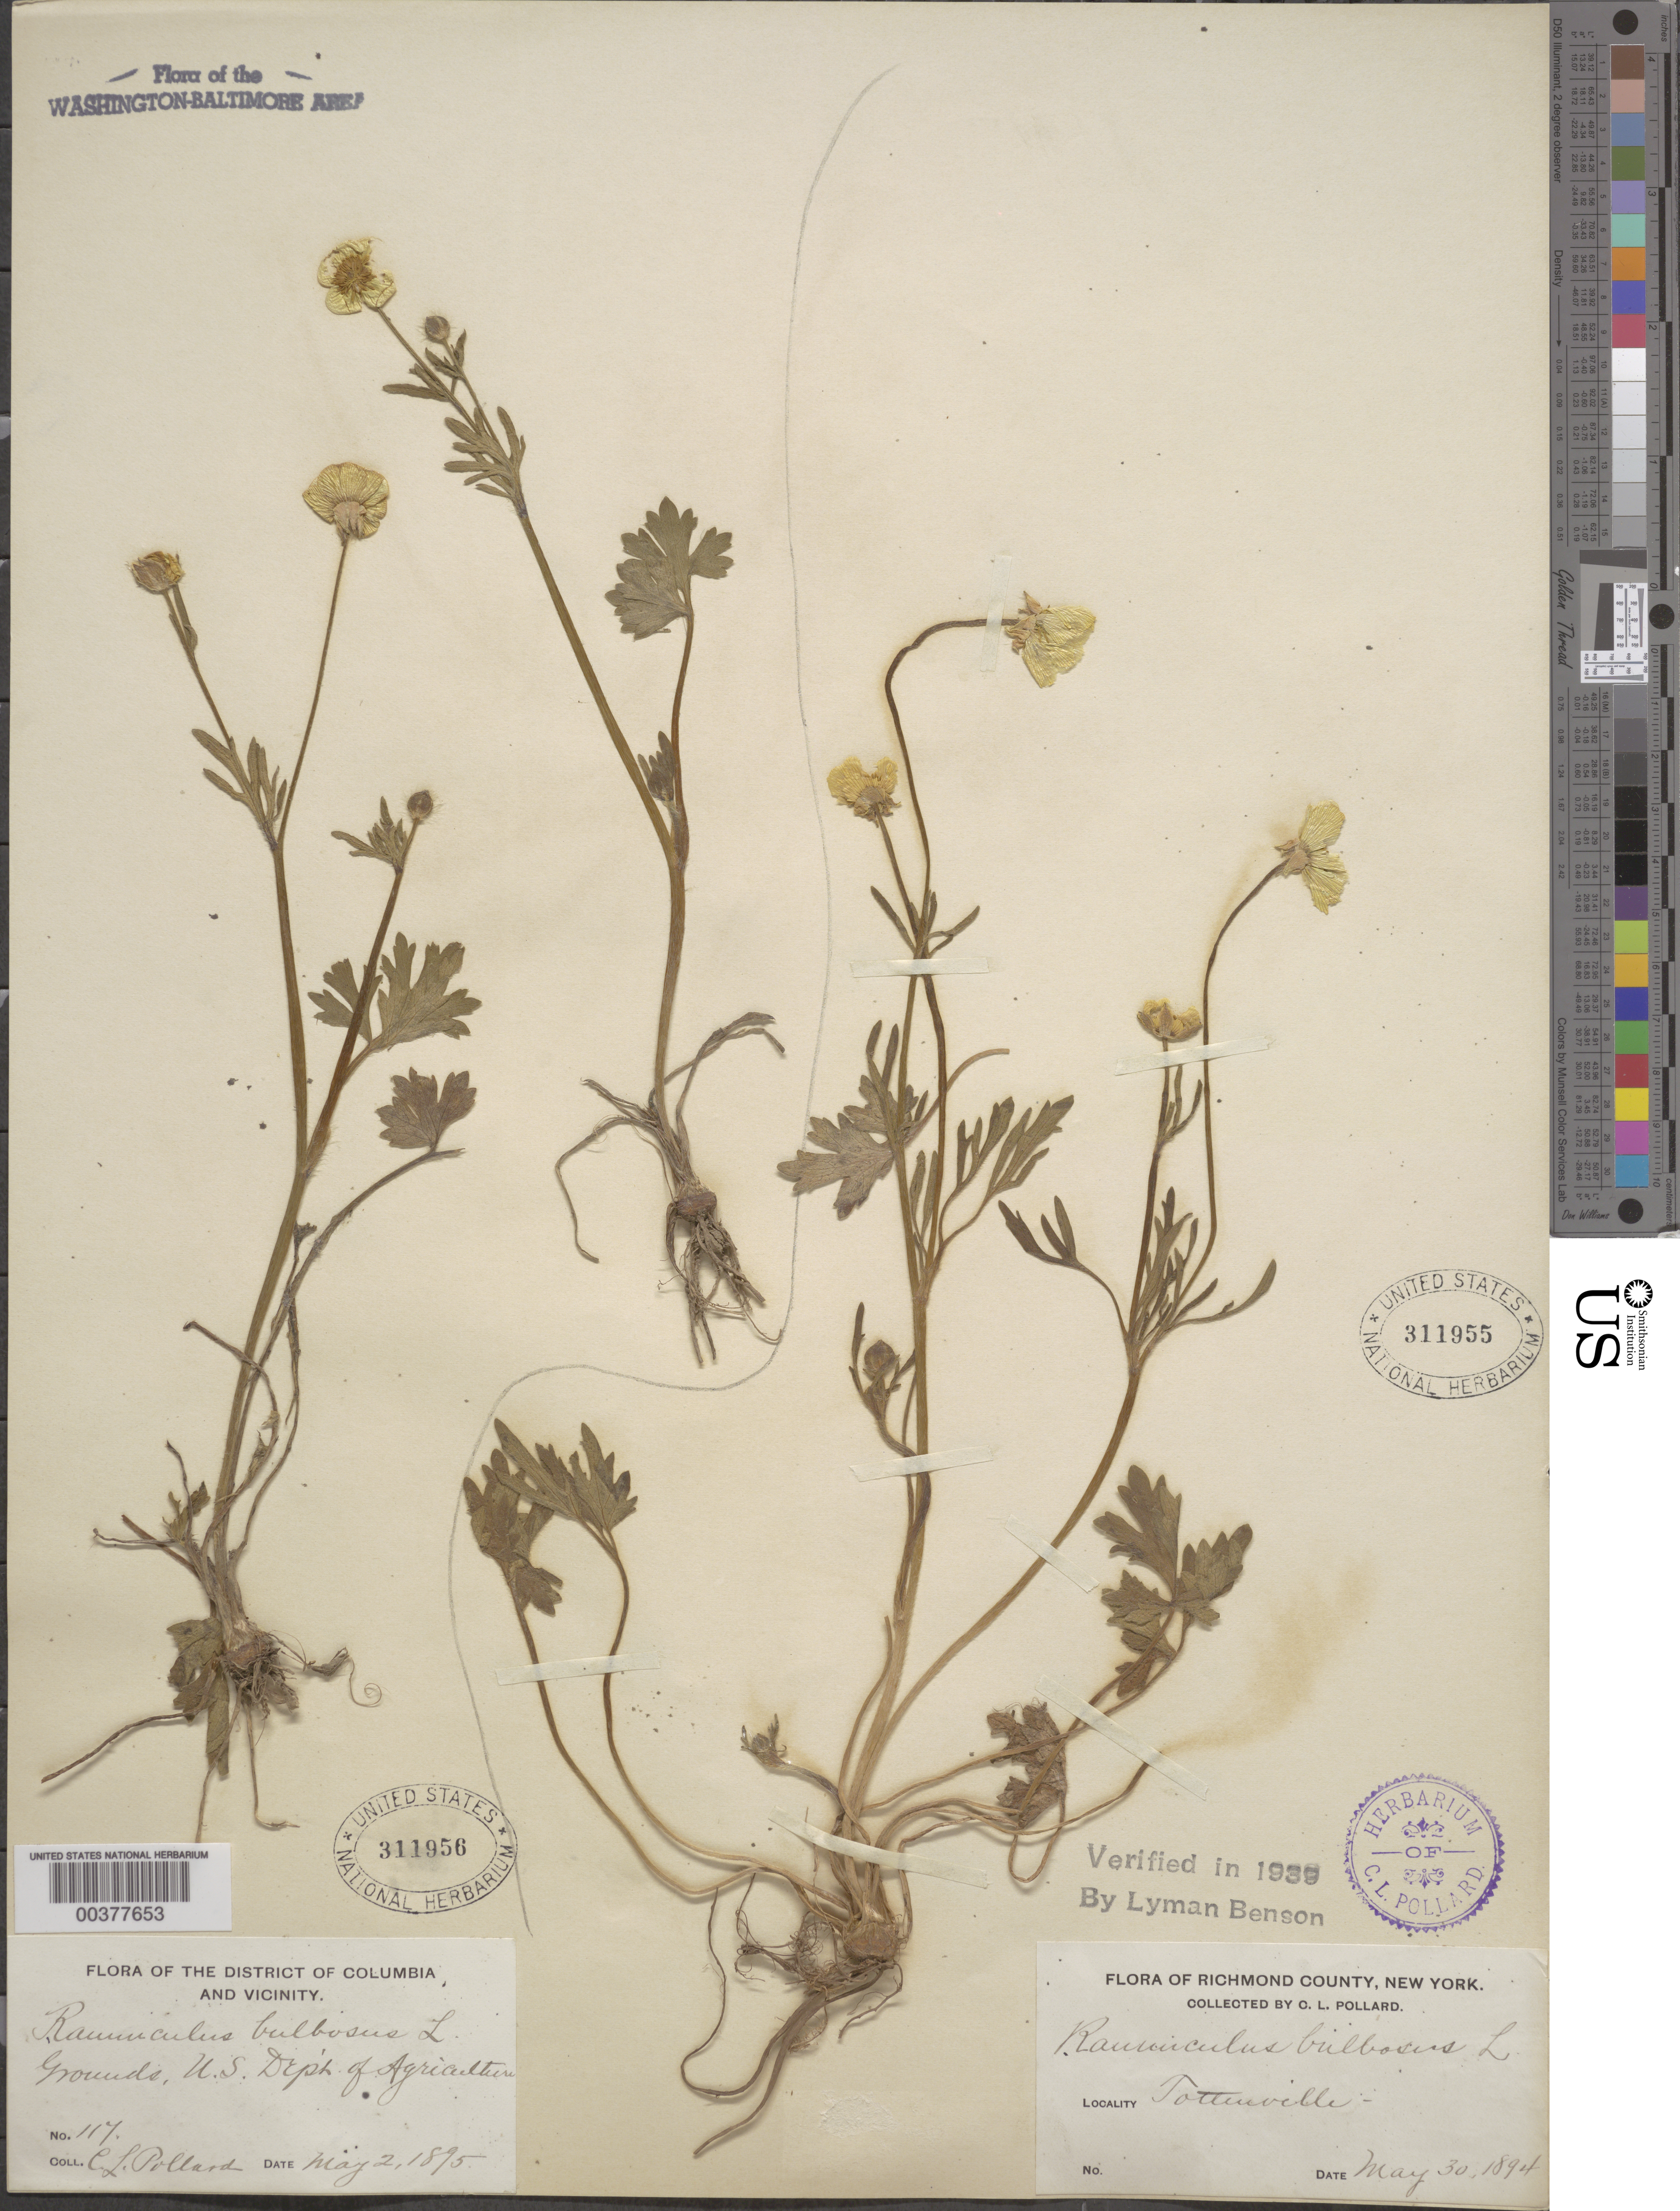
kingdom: Plantae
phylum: Tracheophyta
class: Magnoliopsida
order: Ranunculales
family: Ranunculaceae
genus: Ranunculus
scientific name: Ranunculus bulbosus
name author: L.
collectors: C. L. Pollard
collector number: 117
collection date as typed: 02 May 1895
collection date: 1895-05-02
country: United States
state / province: District of Columbia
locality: Agricultural grounds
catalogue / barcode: US 311956